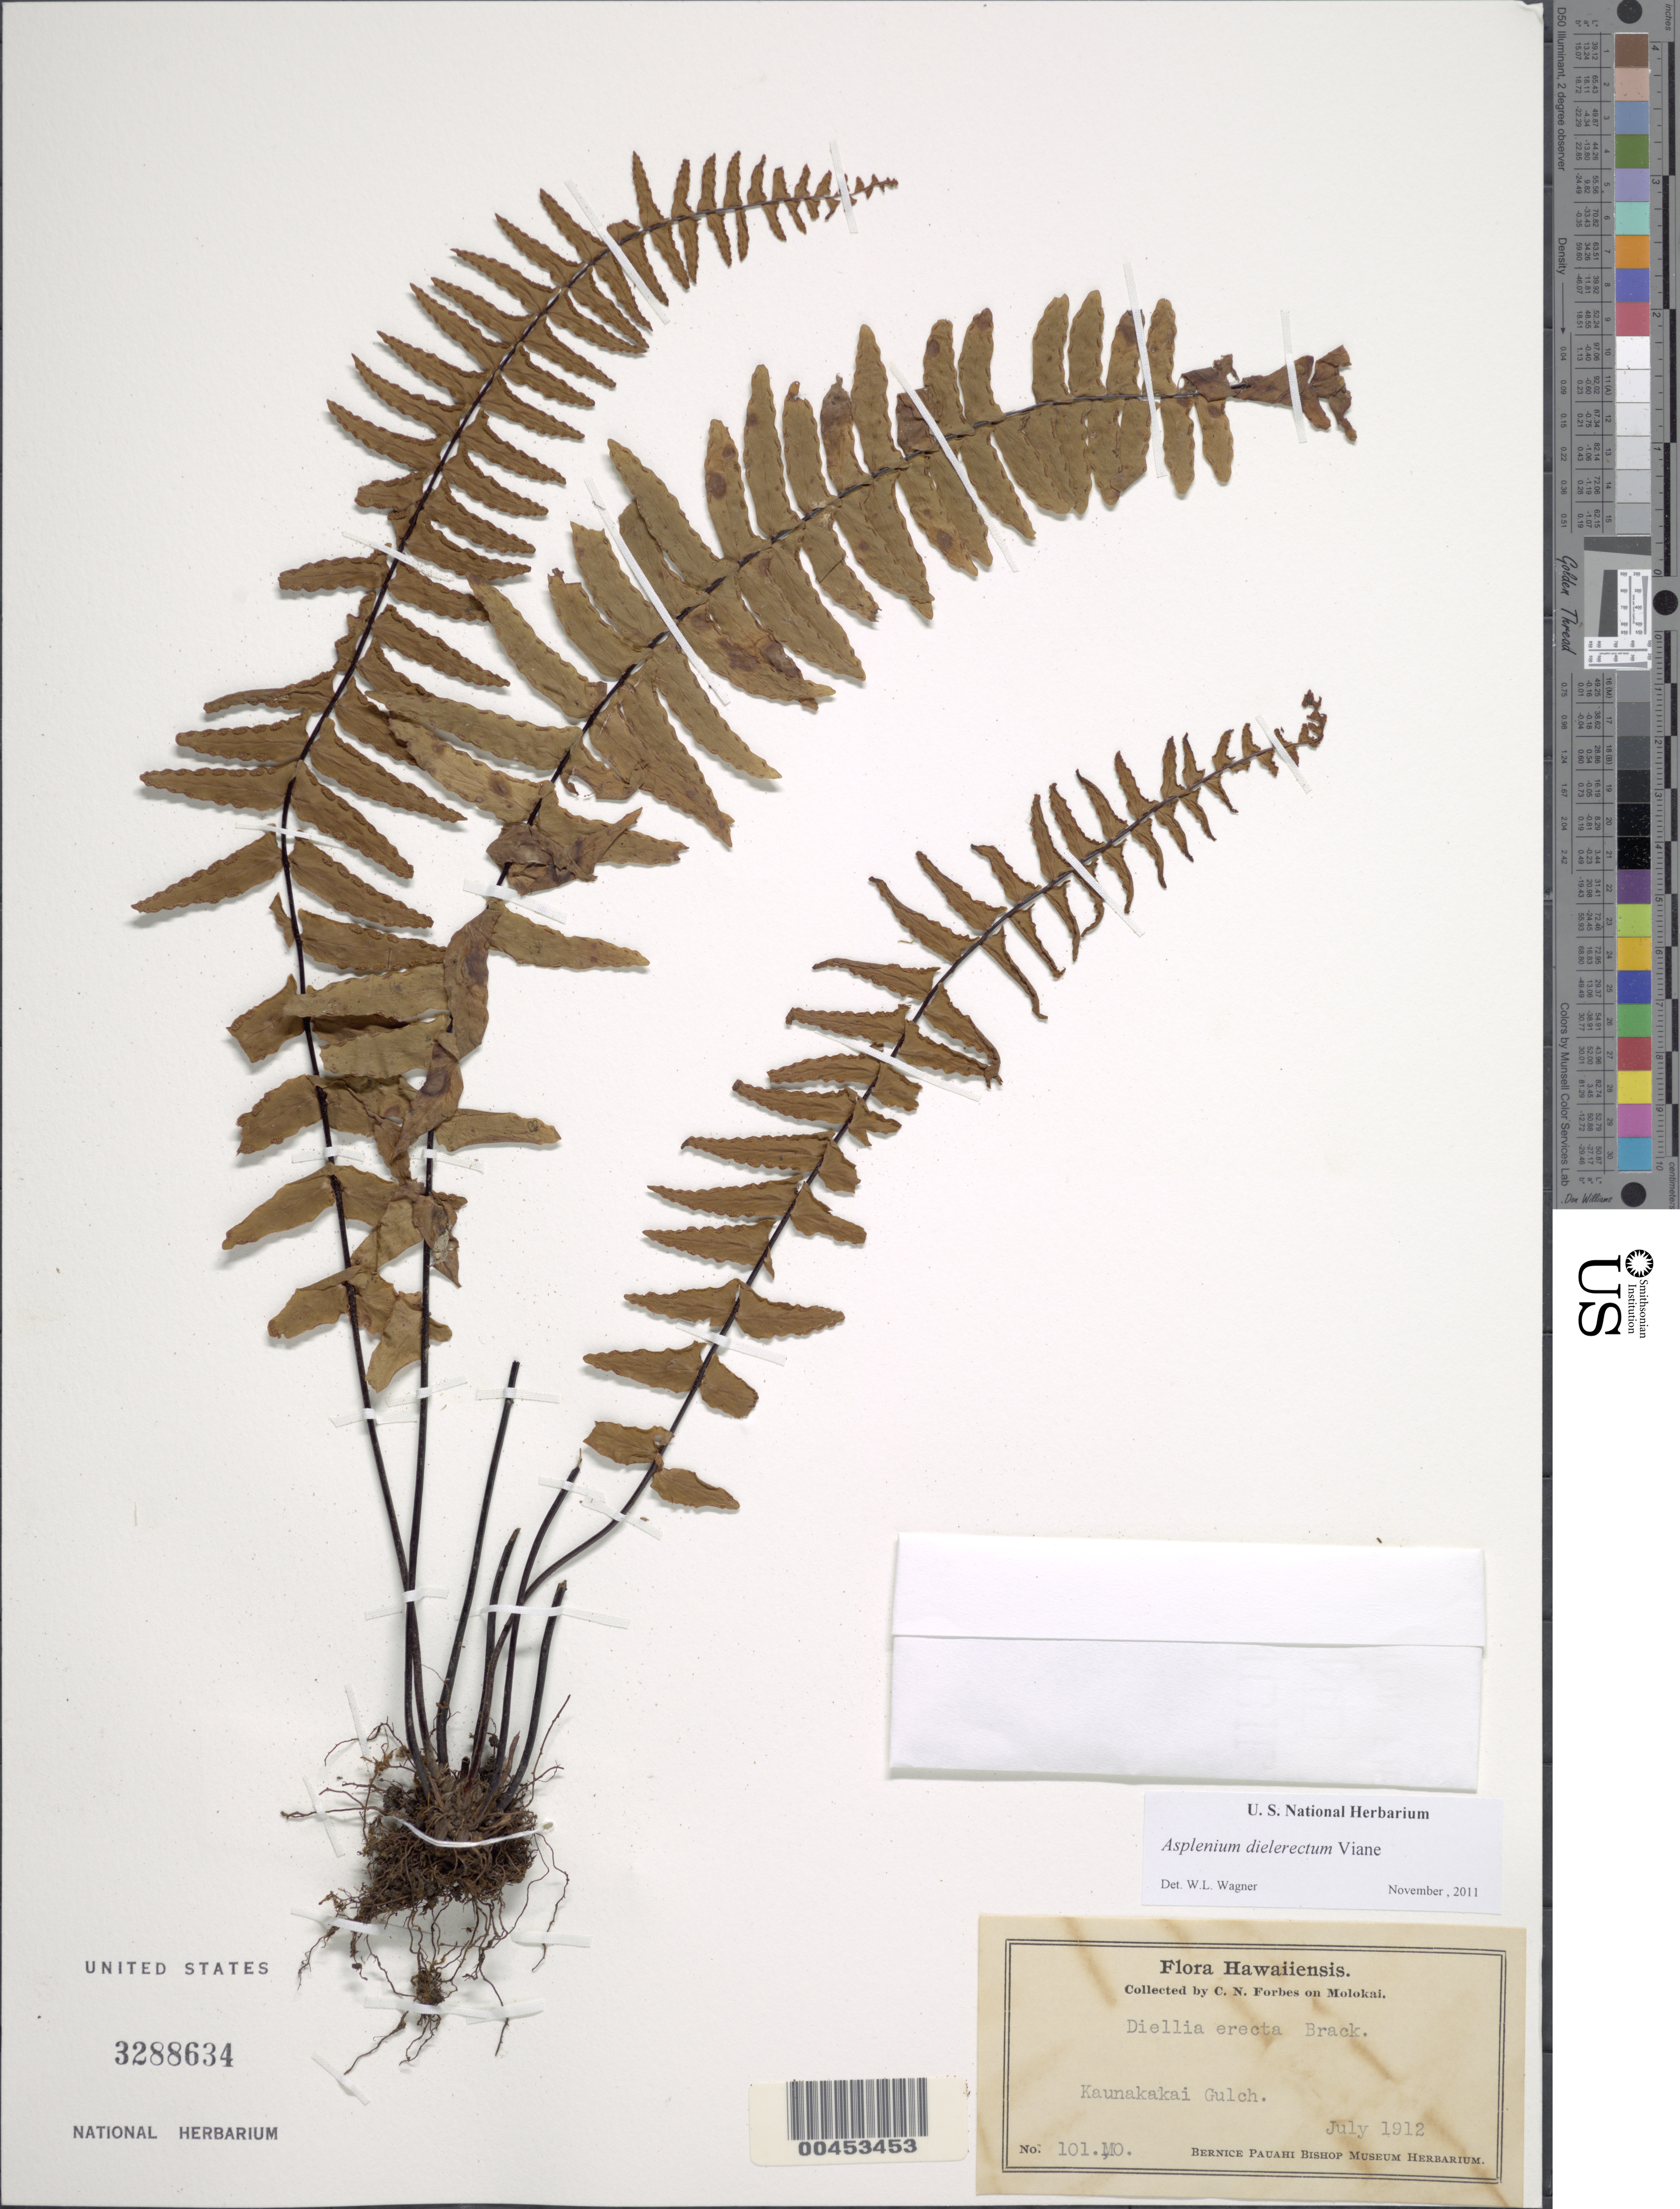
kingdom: Plantae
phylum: Tracheophyta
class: Polypodiopsida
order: Polypodiales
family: Aspleniaceae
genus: Asplenium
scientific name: Asplenium dielerectum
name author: Viane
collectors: C. N. Forbes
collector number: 101.Mo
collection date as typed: Jul 1912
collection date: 1912-07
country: United States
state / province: Hawaii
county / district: Maui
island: Moloka'i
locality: Kaunakakai Gulch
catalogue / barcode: US 3288634